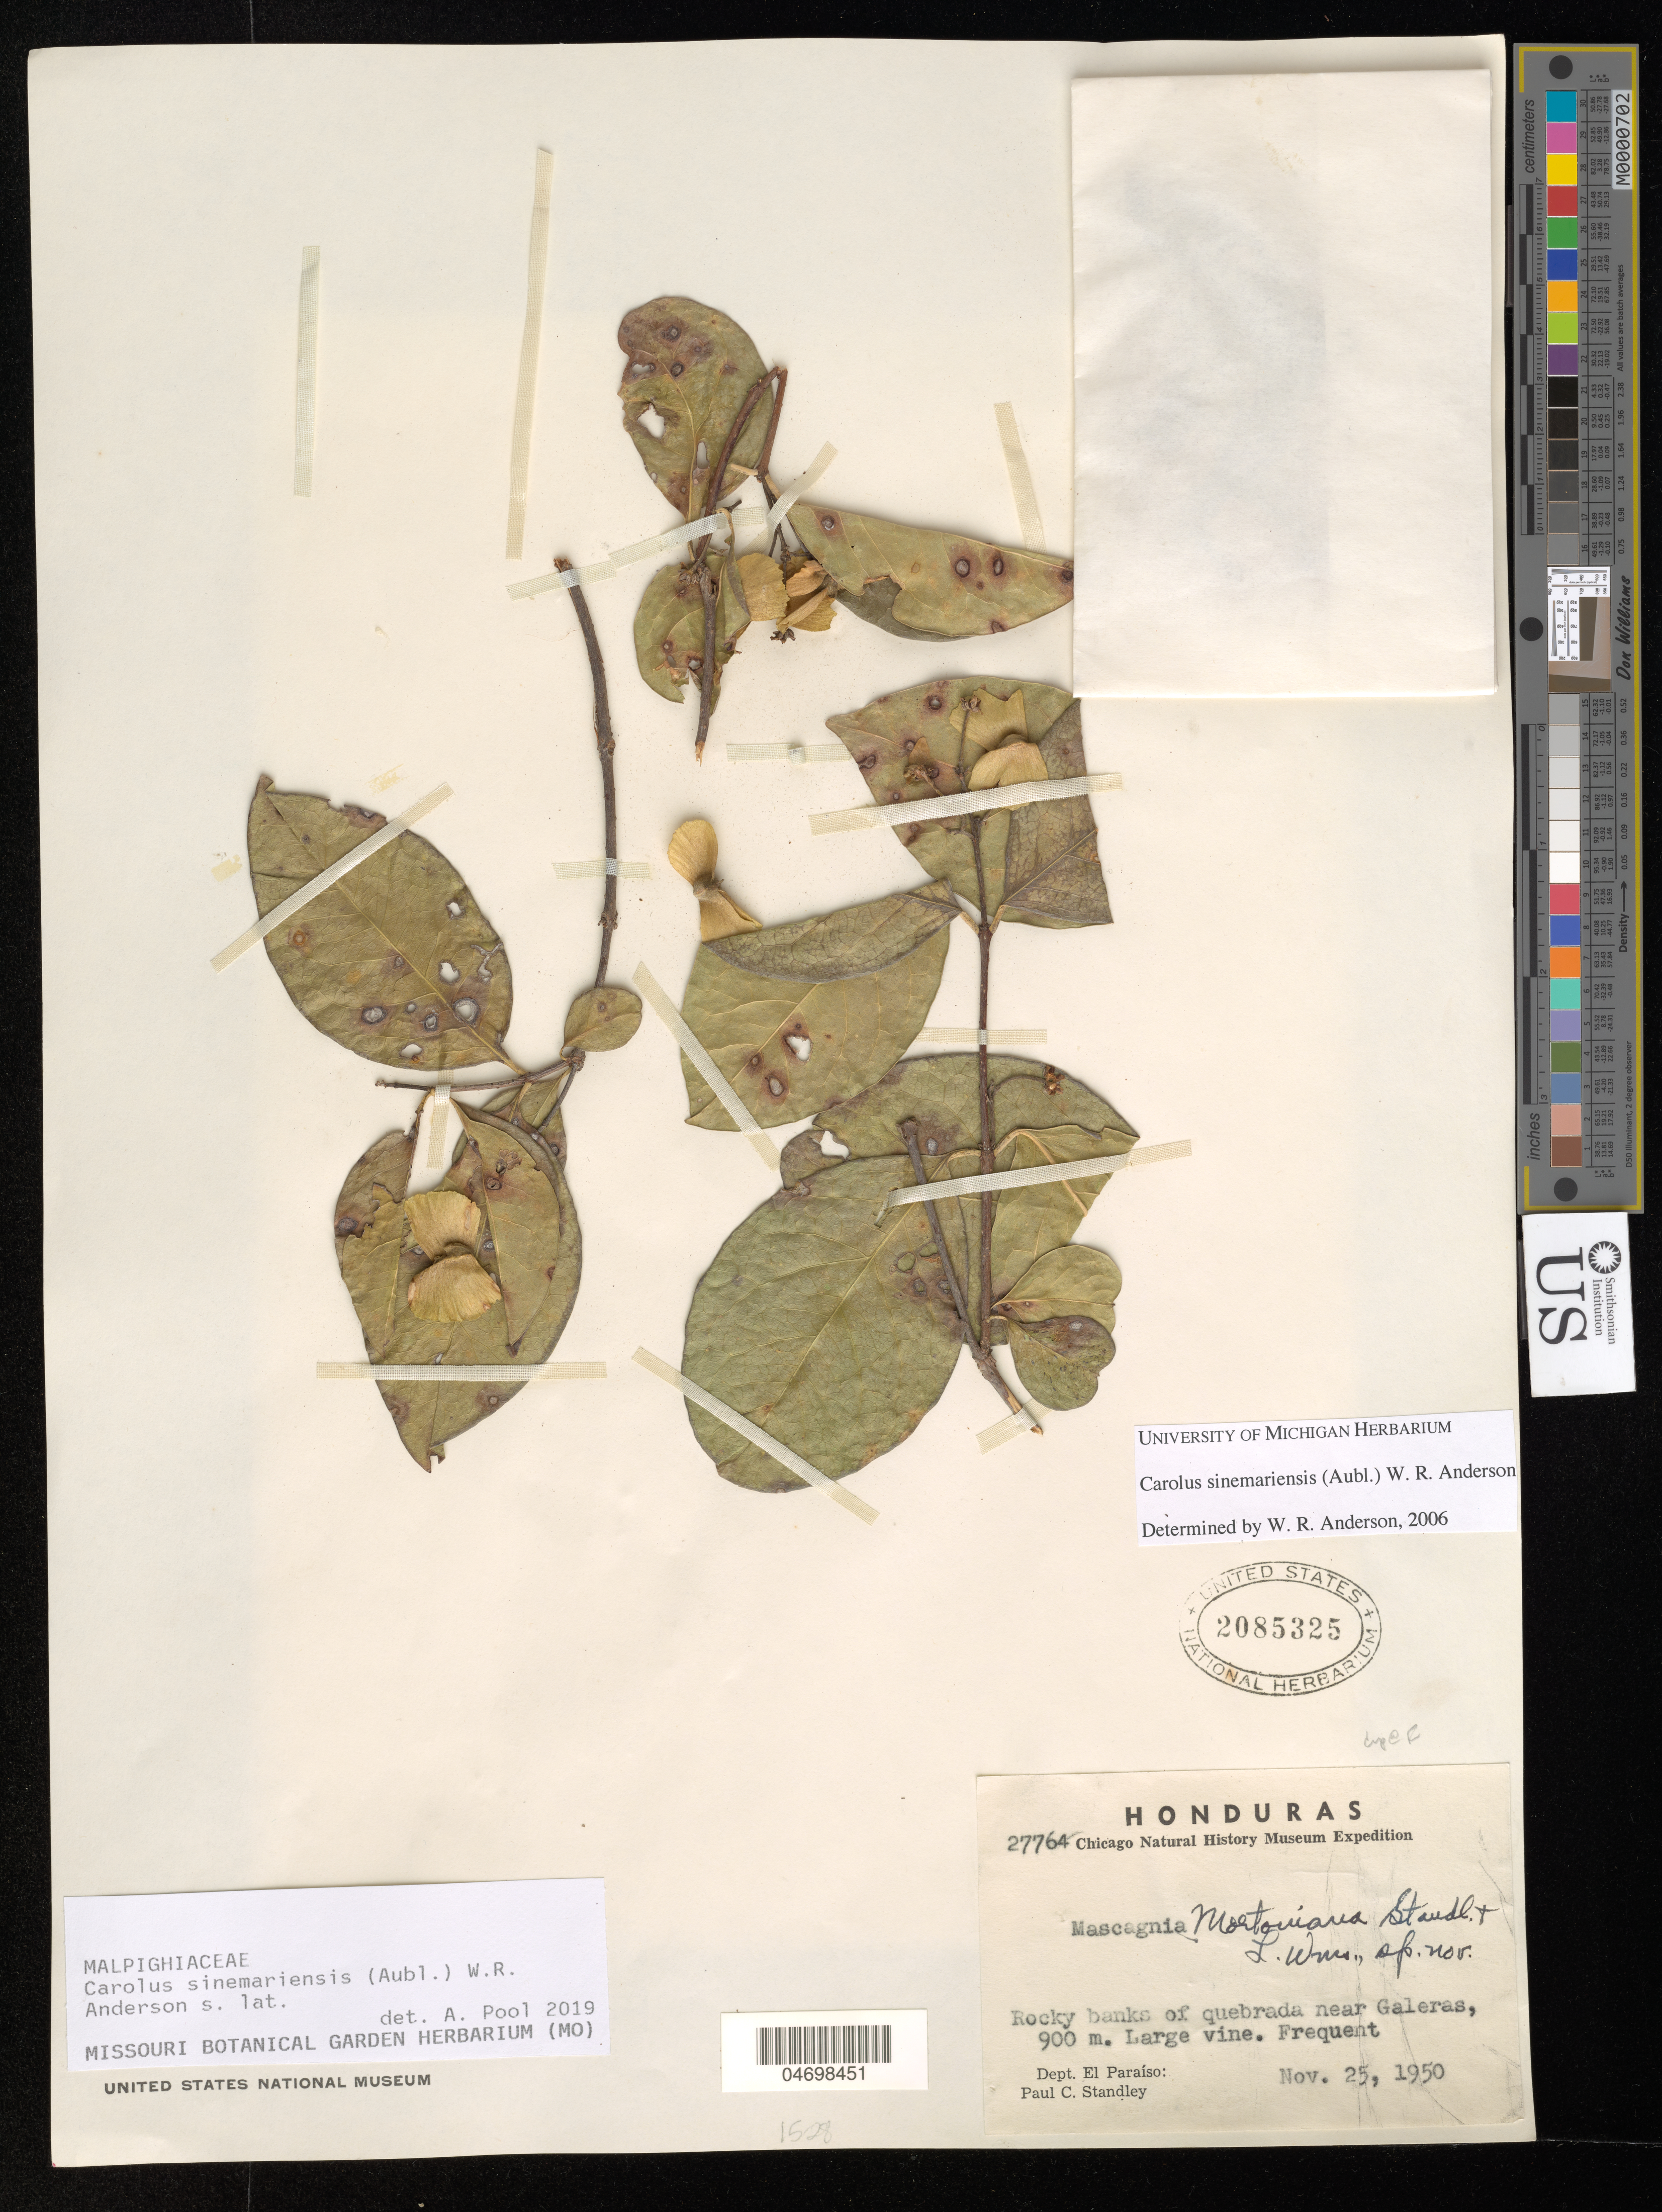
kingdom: Plantae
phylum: Tracheophyta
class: Magnoliopsida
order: Malpighiales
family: Malpighiaceae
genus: Carolus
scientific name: Carolus sinemariensis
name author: (Aubl.) W.R. Anderson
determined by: Pool, A., (MO), Missouri Botanical Garden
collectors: P. C. Standley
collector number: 27764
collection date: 1950-11-25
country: Honduras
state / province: El Paraiso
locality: Near Galeras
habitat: Rocky banks of quebrada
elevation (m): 900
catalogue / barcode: US 2085325